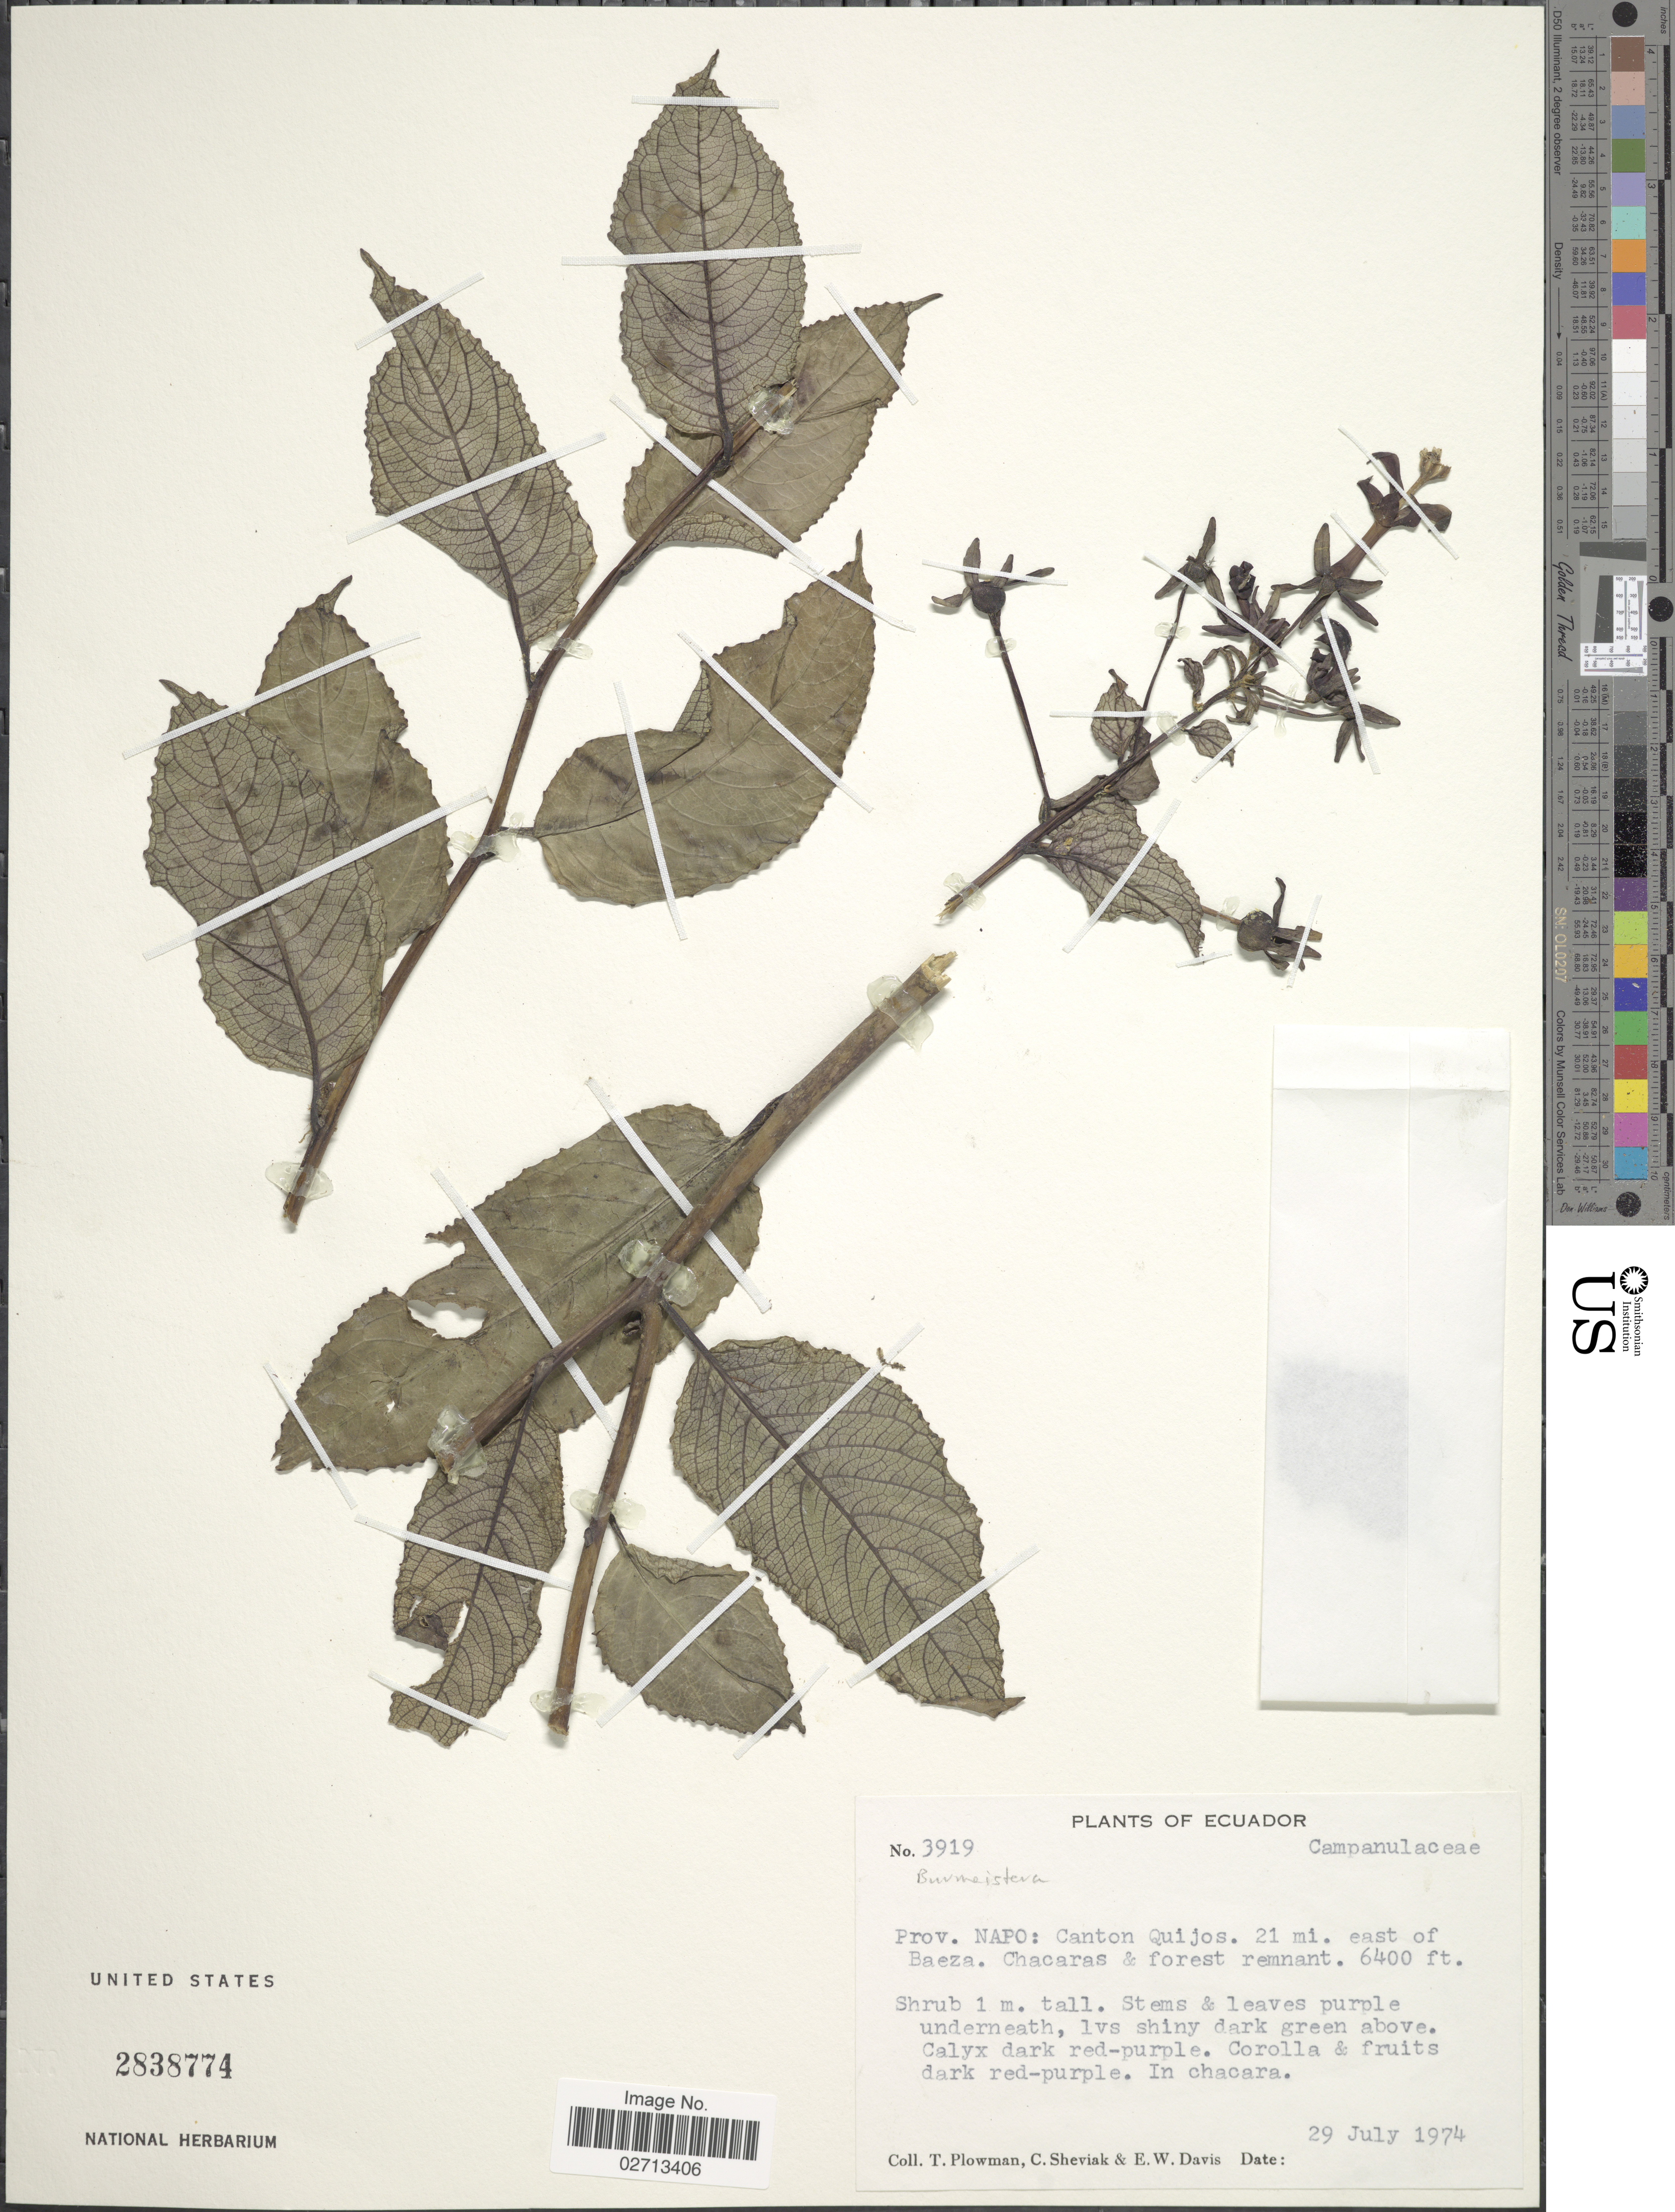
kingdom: Plantae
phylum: Tracheophyta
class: Magnoliopsida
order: Asterales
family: Campanulaceae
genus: Burmeistera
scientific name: Burmeistera sp.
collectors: T. Plowman, C. J. Sheviak & E. W. Davis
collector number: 3919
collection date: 1974-07-29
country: Ecuador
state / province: Napo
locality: Canton Quijos. 21 mi. east of Baeza.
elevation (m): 1951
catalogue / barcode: US 2838774